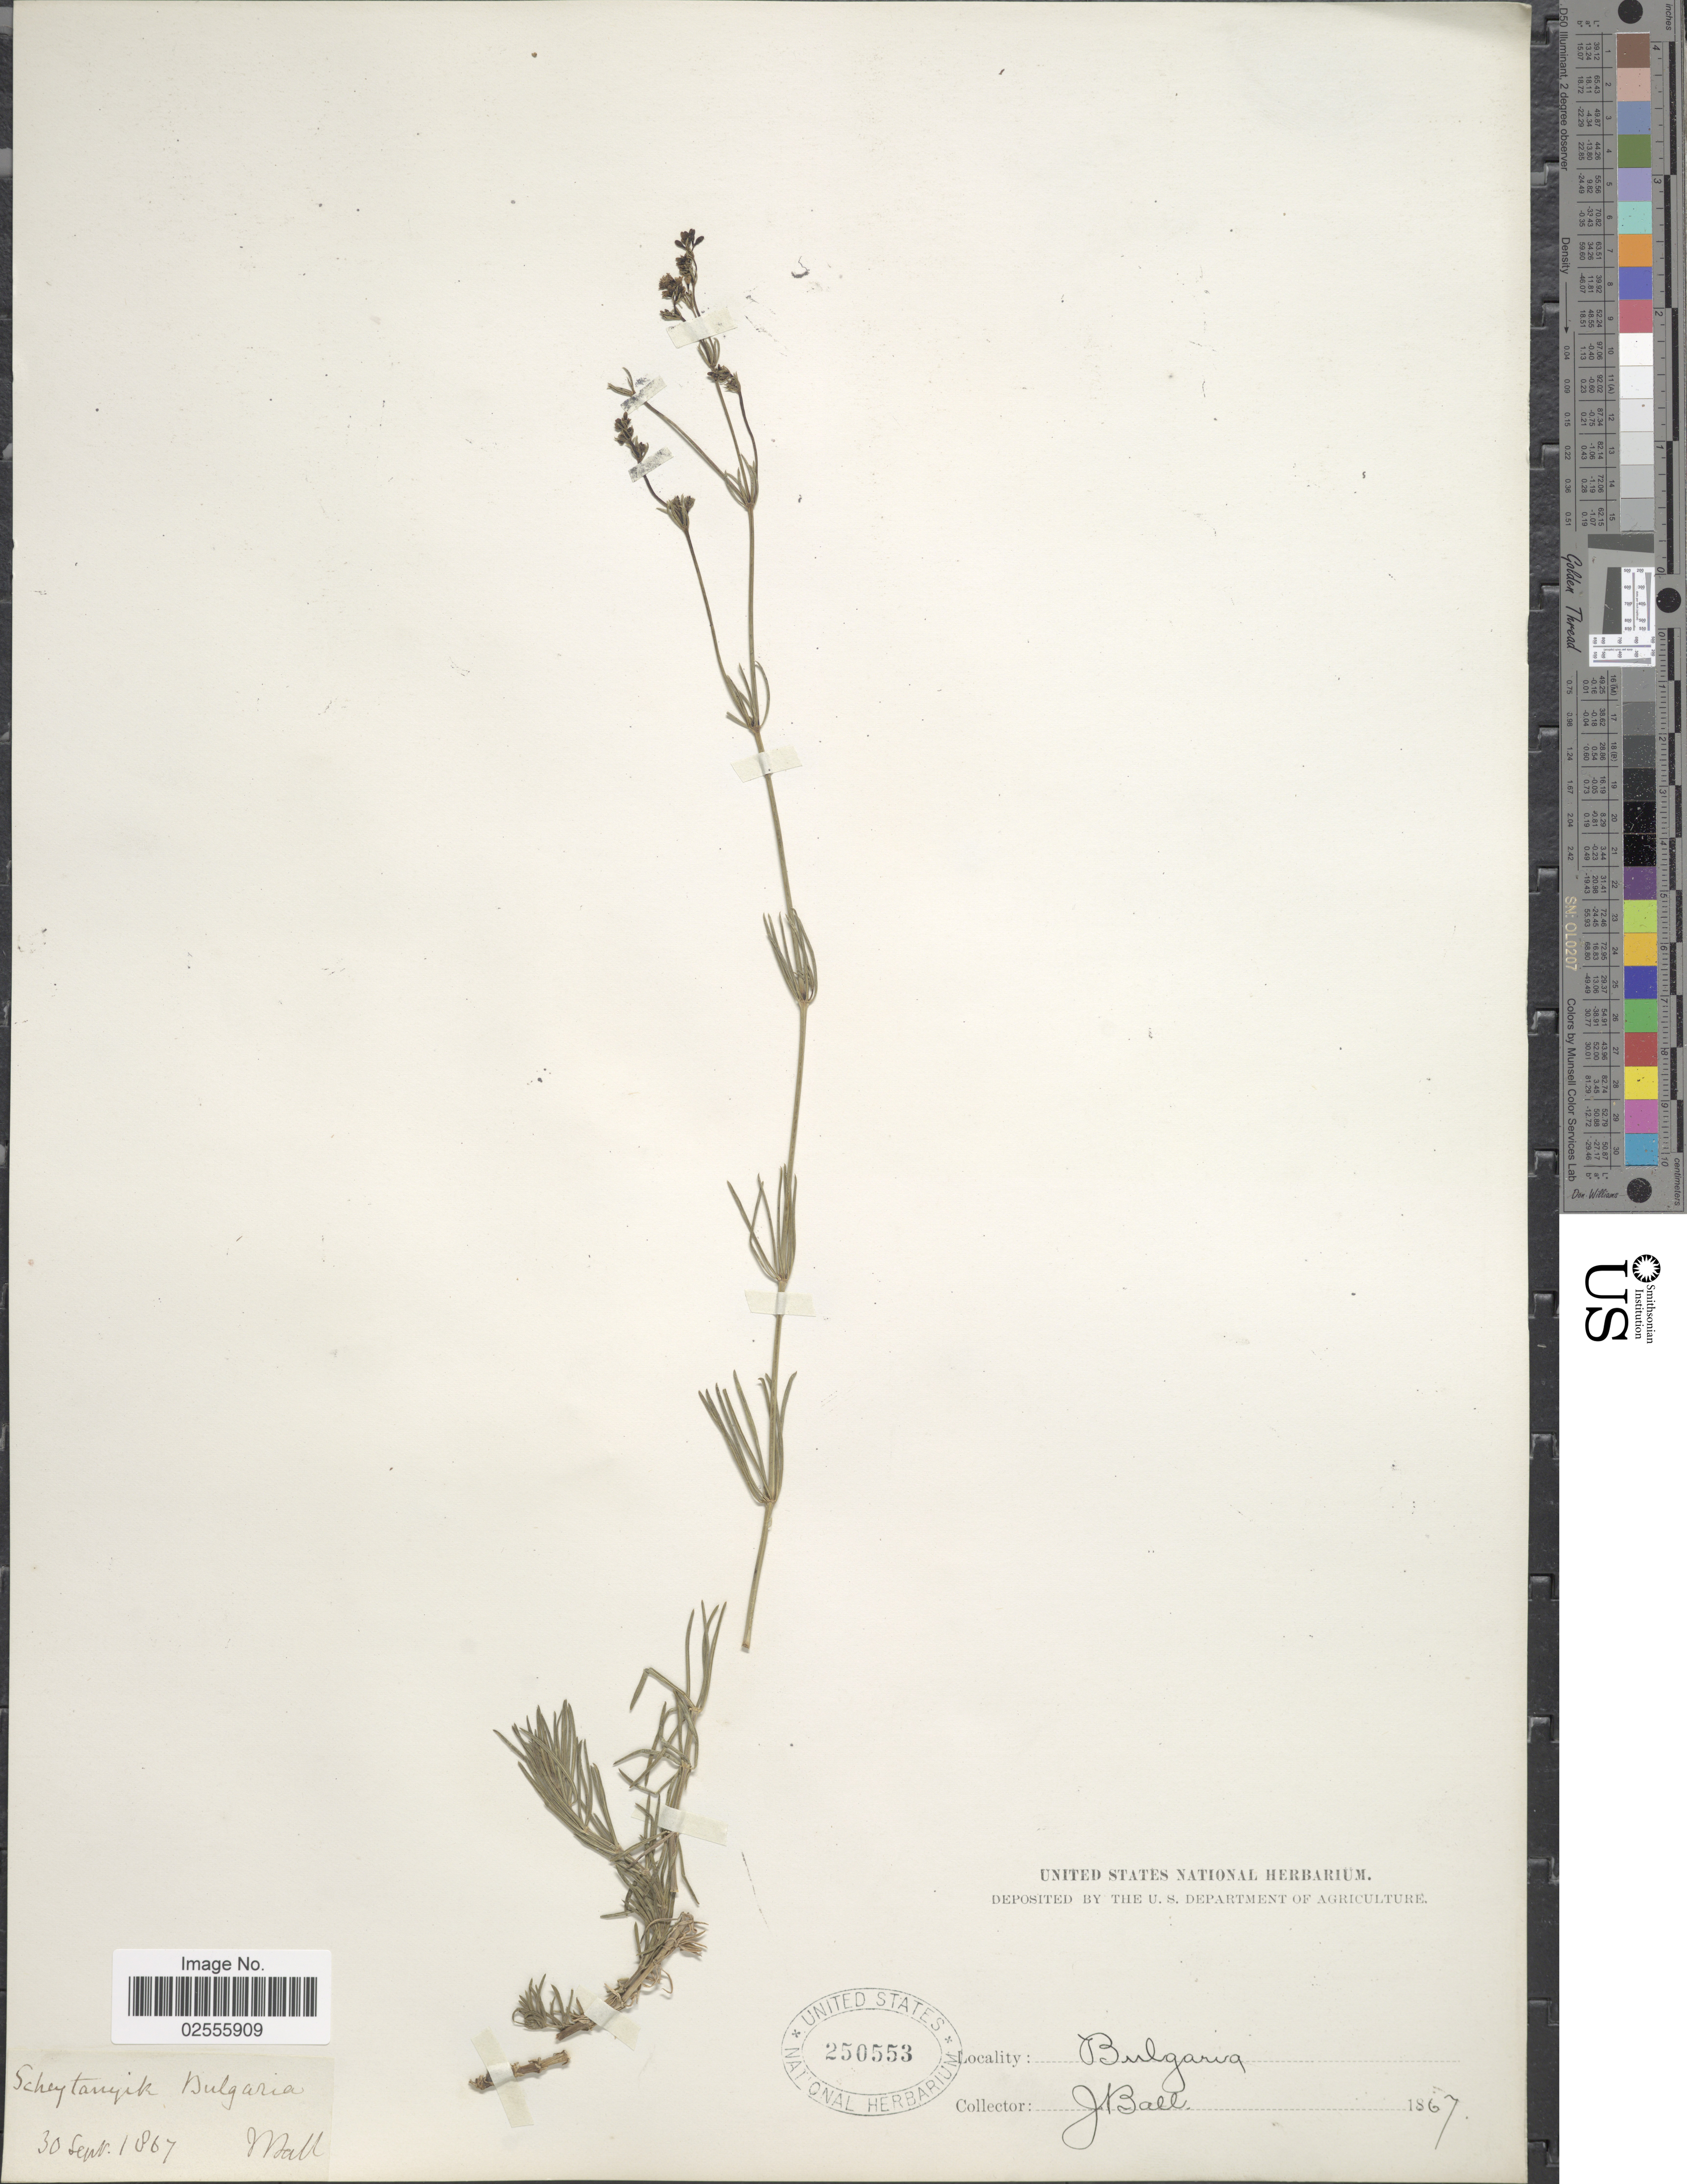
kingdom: Plantae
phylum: Tracheophyta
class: Magnoliopsida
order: Gentianales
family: Rubiaceae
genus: Asperula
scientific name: Asperula sp.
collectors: J. Ball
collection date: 1867-09-30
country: Bulgaria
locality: Scheytanyik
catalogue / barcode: US 250553